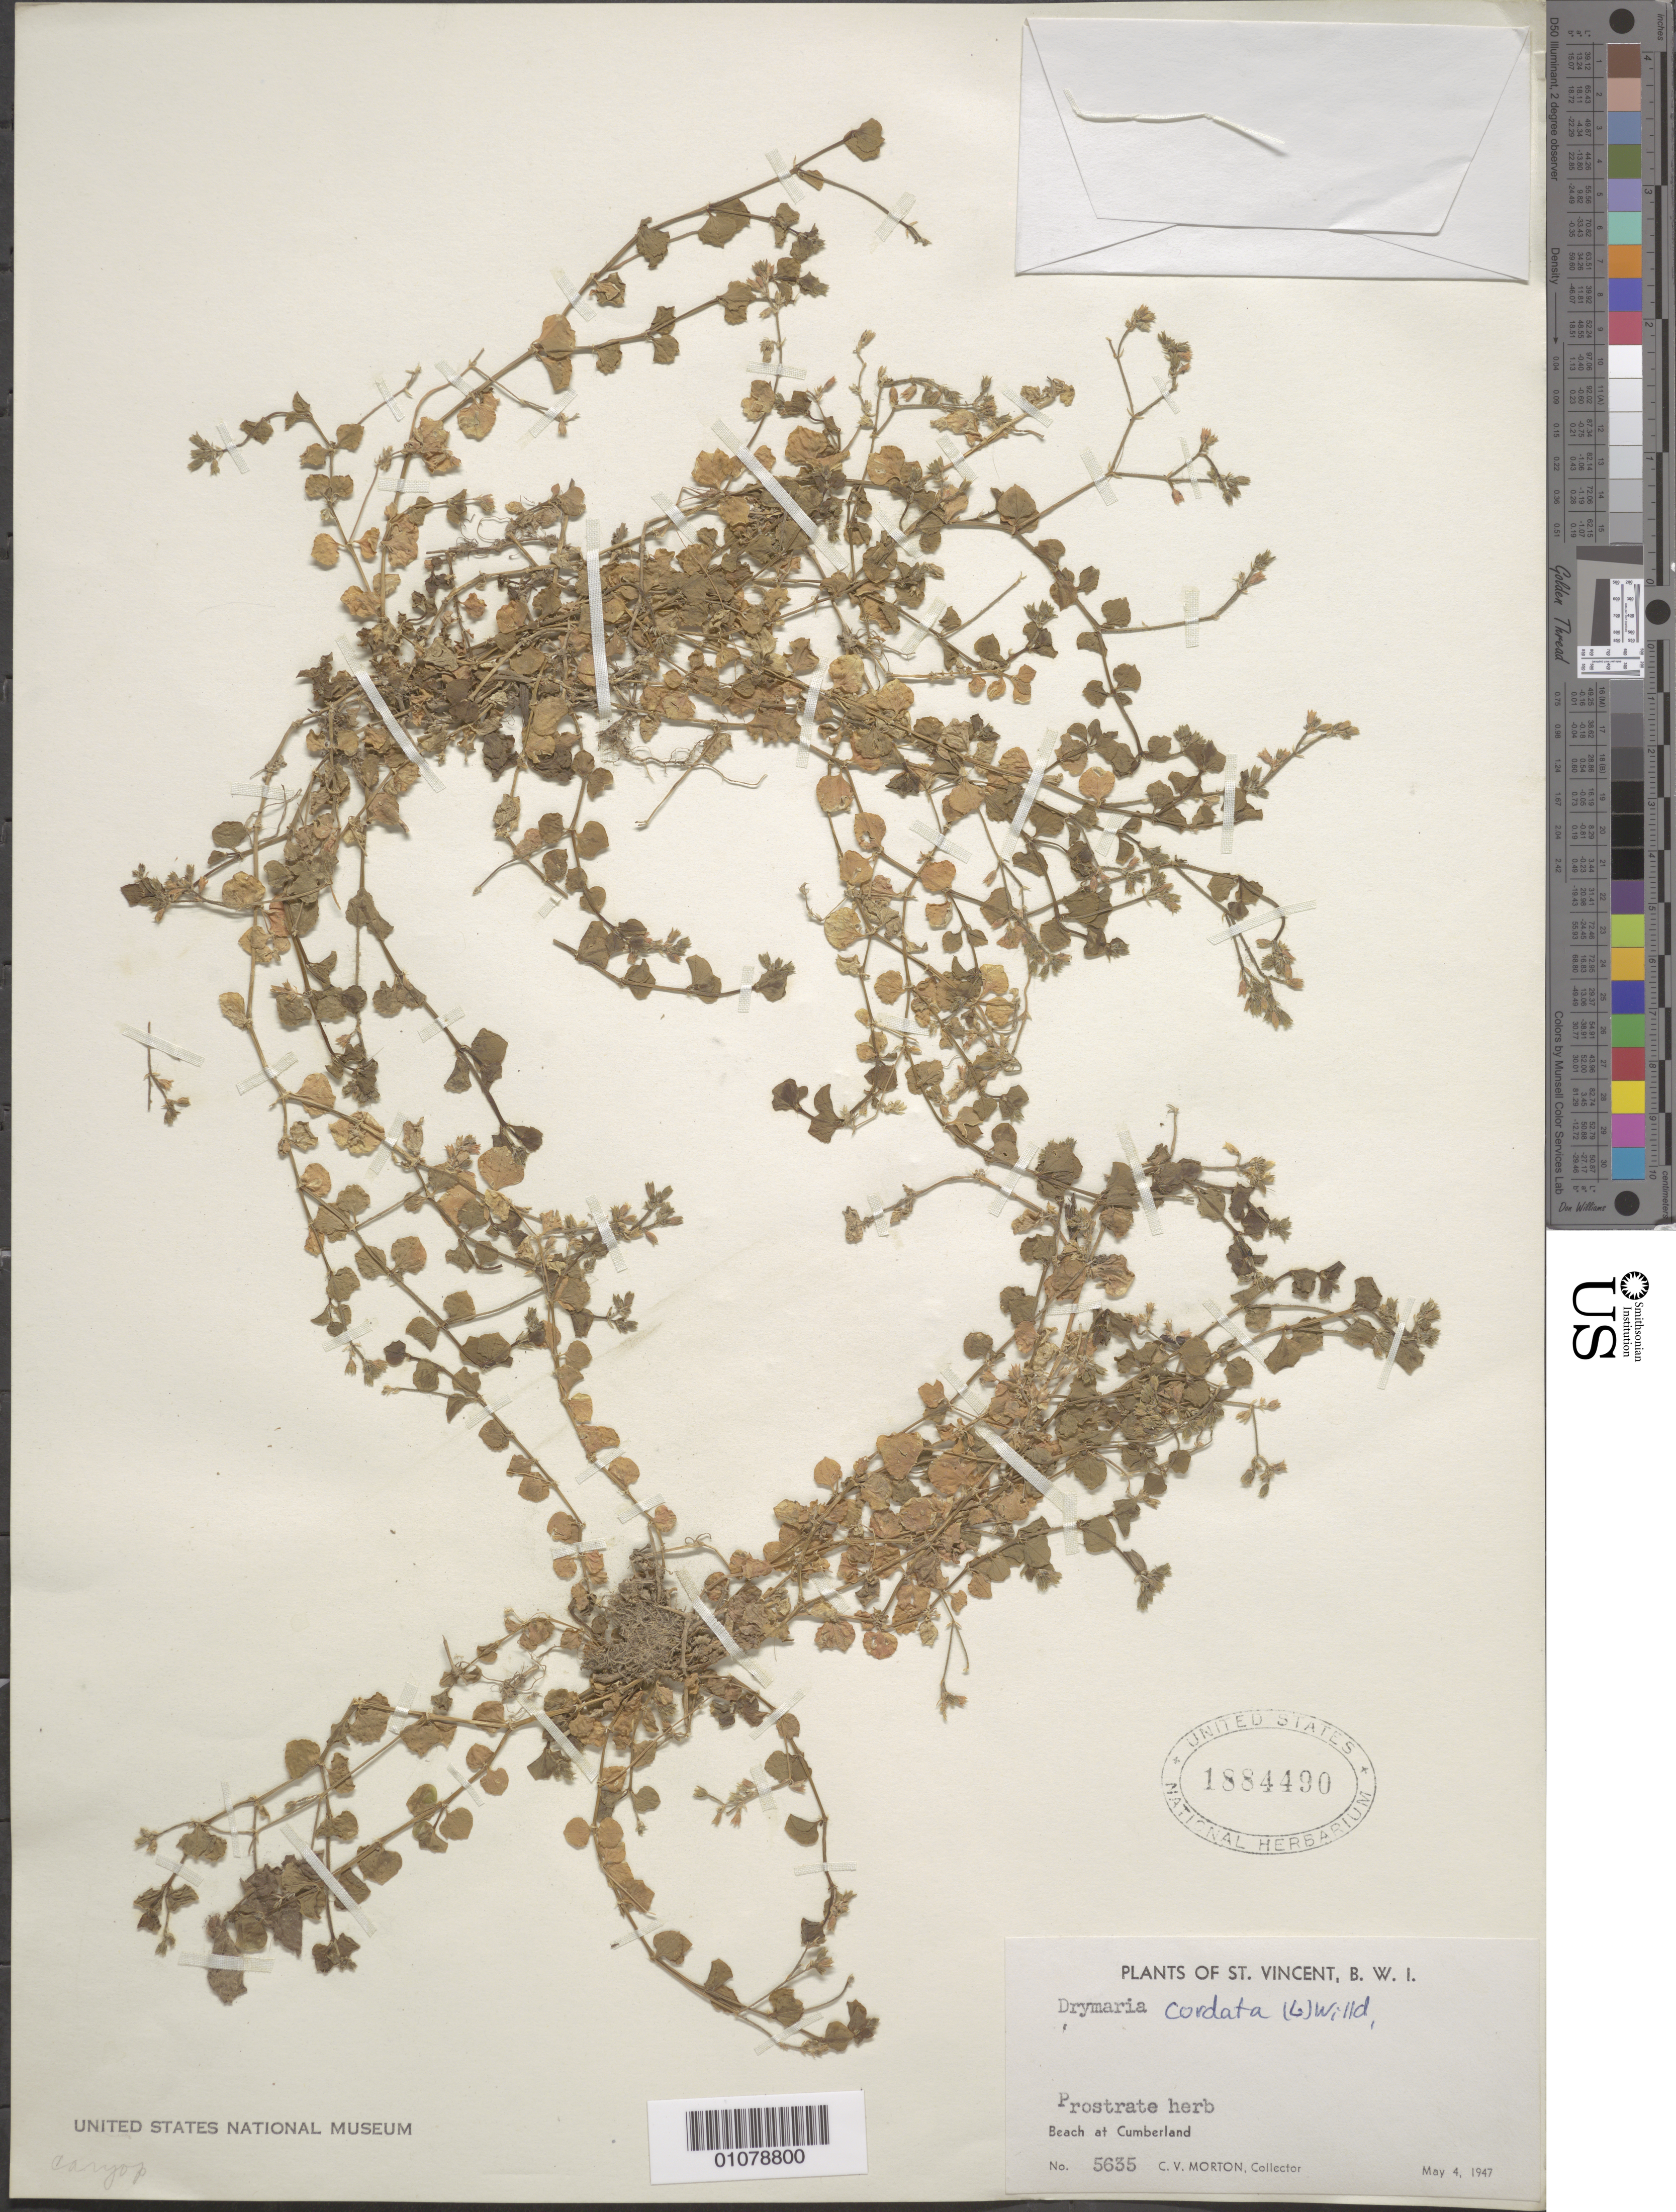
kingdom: Plantae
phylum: Tracheophyta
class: Magnoliopsida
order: Caryophyllales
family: Caryophyllaceae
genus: Drymaria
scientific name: Drymaria cordata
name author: (L.) Willd. ex Schult.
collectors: C. V. Morton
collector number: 5635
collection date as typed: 04 May 1947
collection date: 1947-05-04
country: St. Vincent - Grenadines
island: St. Vincent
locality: Beach at Cumberland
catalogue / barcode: US 1884490